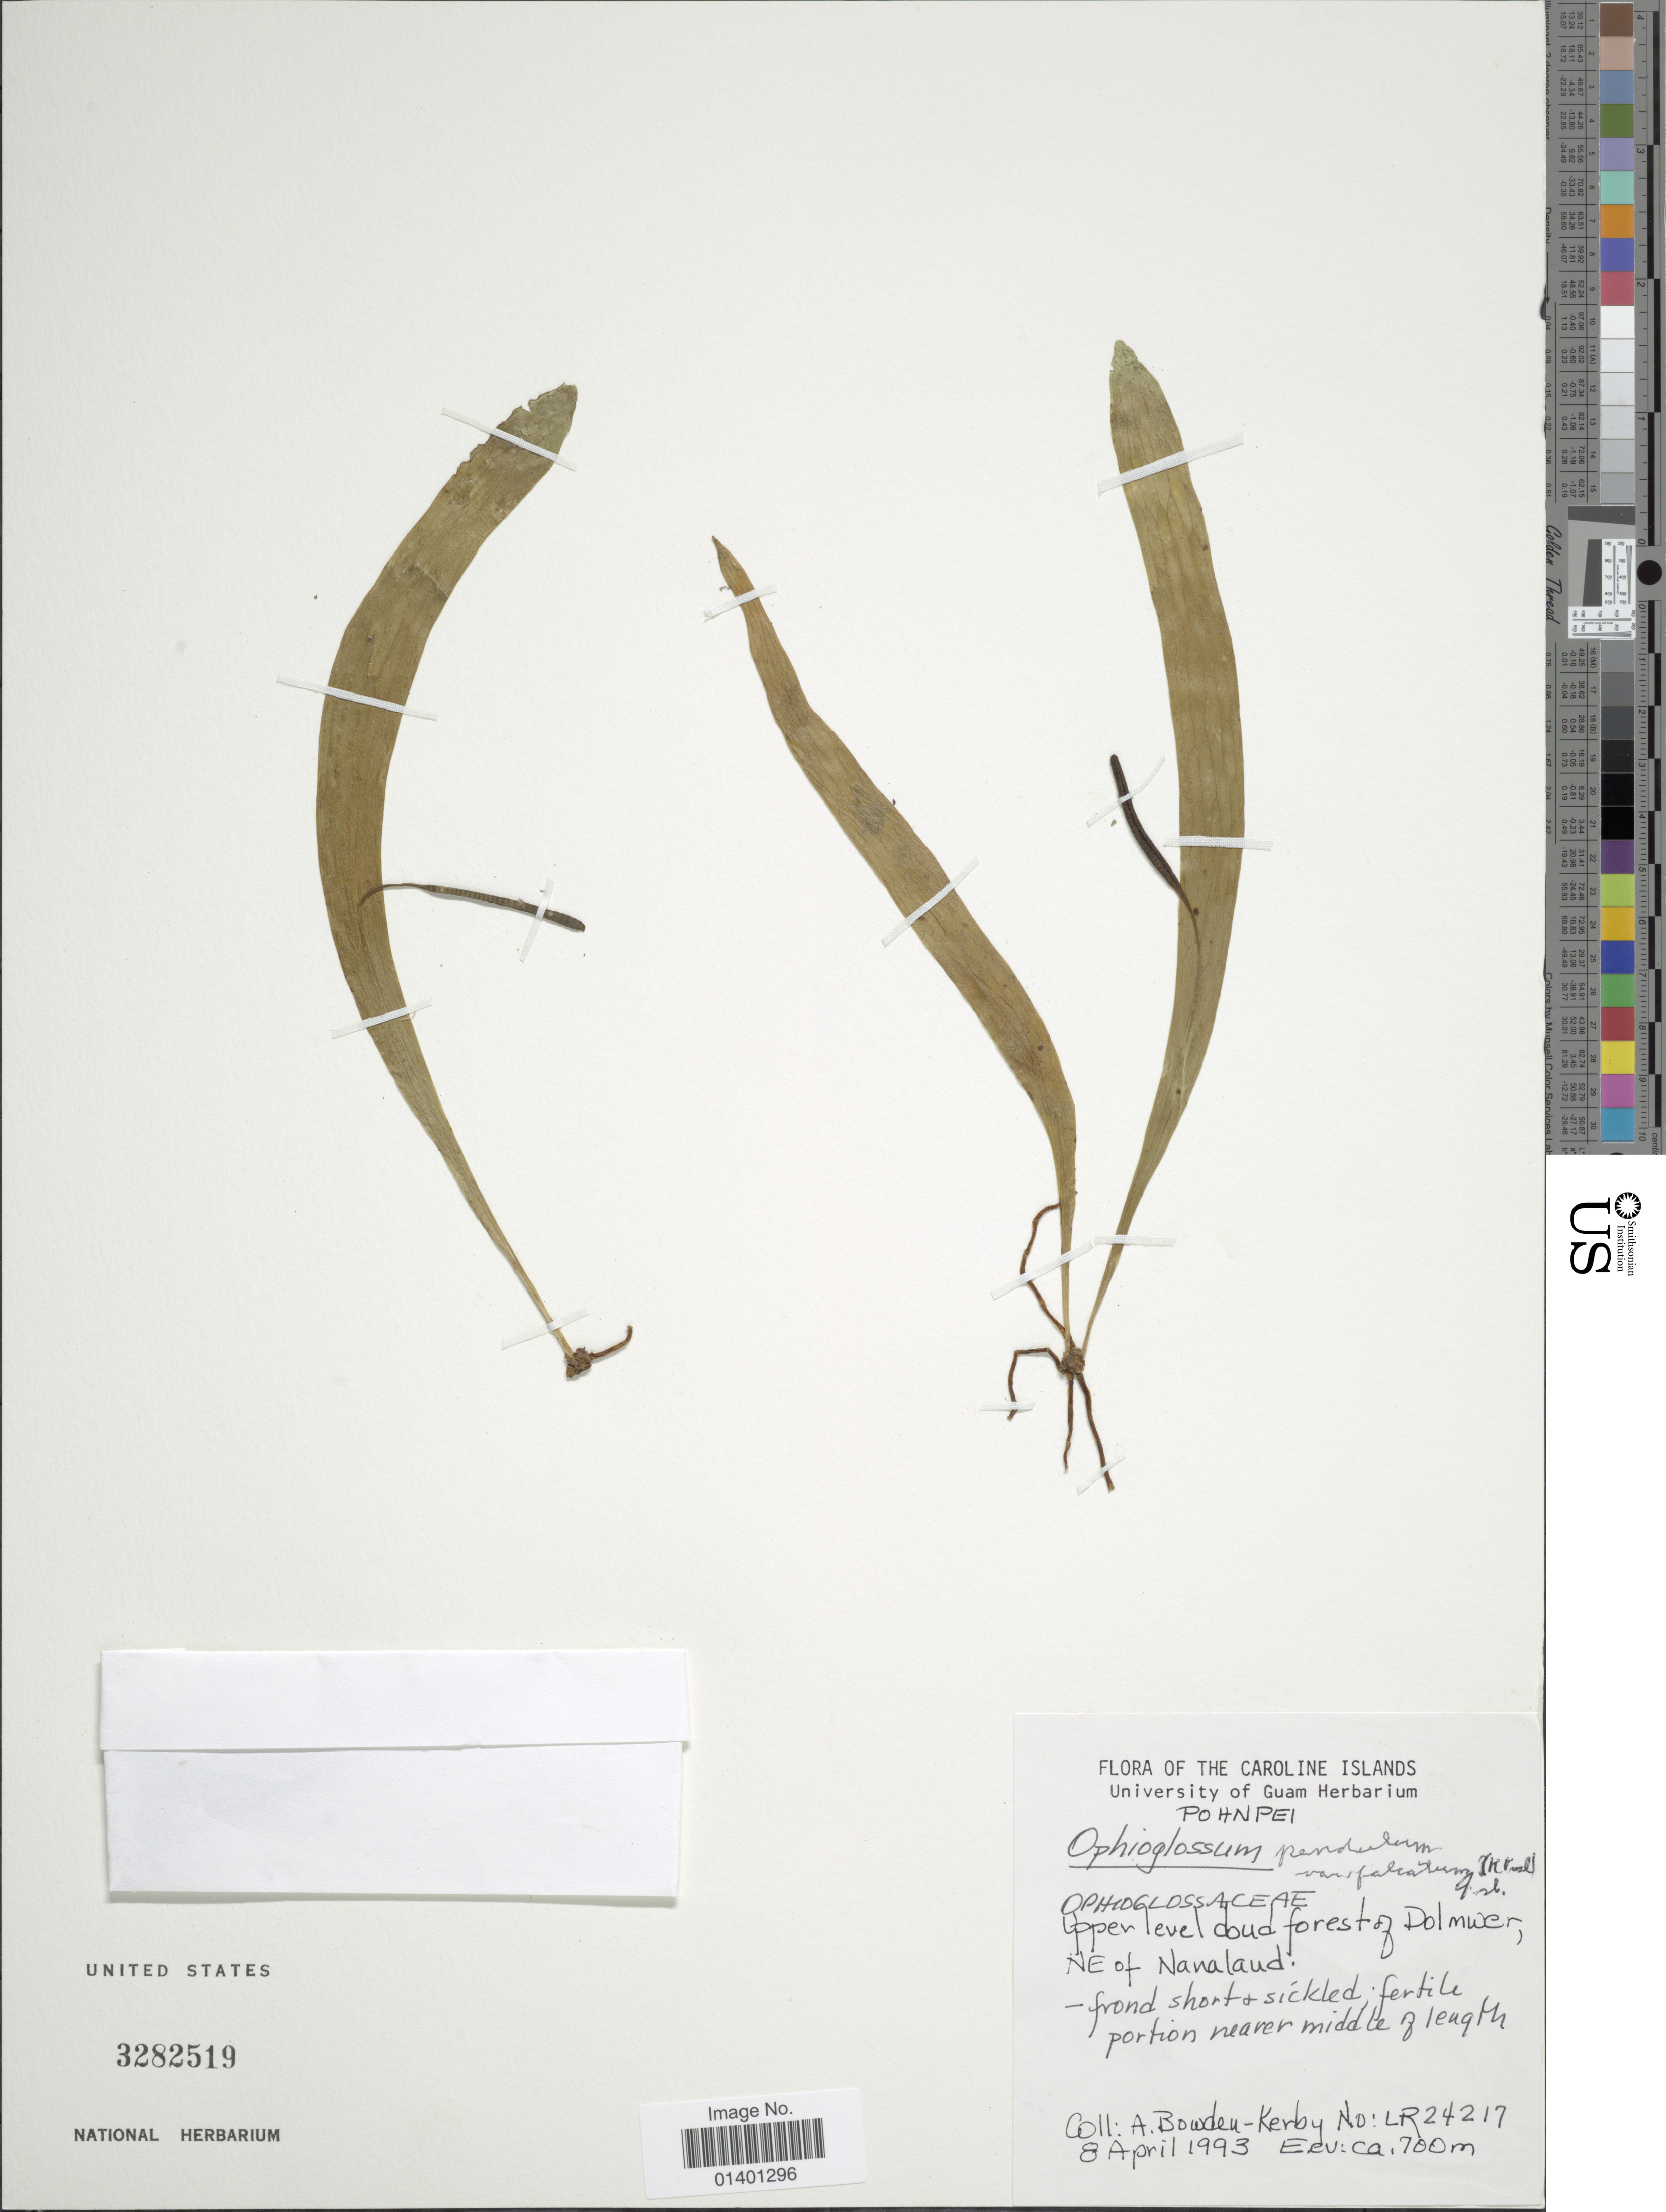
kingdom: Plantae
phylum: Tracheophyta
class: Polypodiopsida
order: Ophioglossales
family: Ophioglossaceae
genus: Ophioderma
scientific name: Ophioderma pendulum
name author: (L.) C. Presl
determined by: Wagner, W. L., (BOT), Smithsonian Institution - National Museum of Natural History (UNITED STATES)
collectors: A. Bowden-Kerby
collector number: LR24217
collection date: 1993-04-08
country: Micronesia, Federated States of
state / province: Pohnpei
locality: Caroline islands, upper level cloud forest of Dolmwer NE of Nanaland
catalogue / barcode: US 3282519